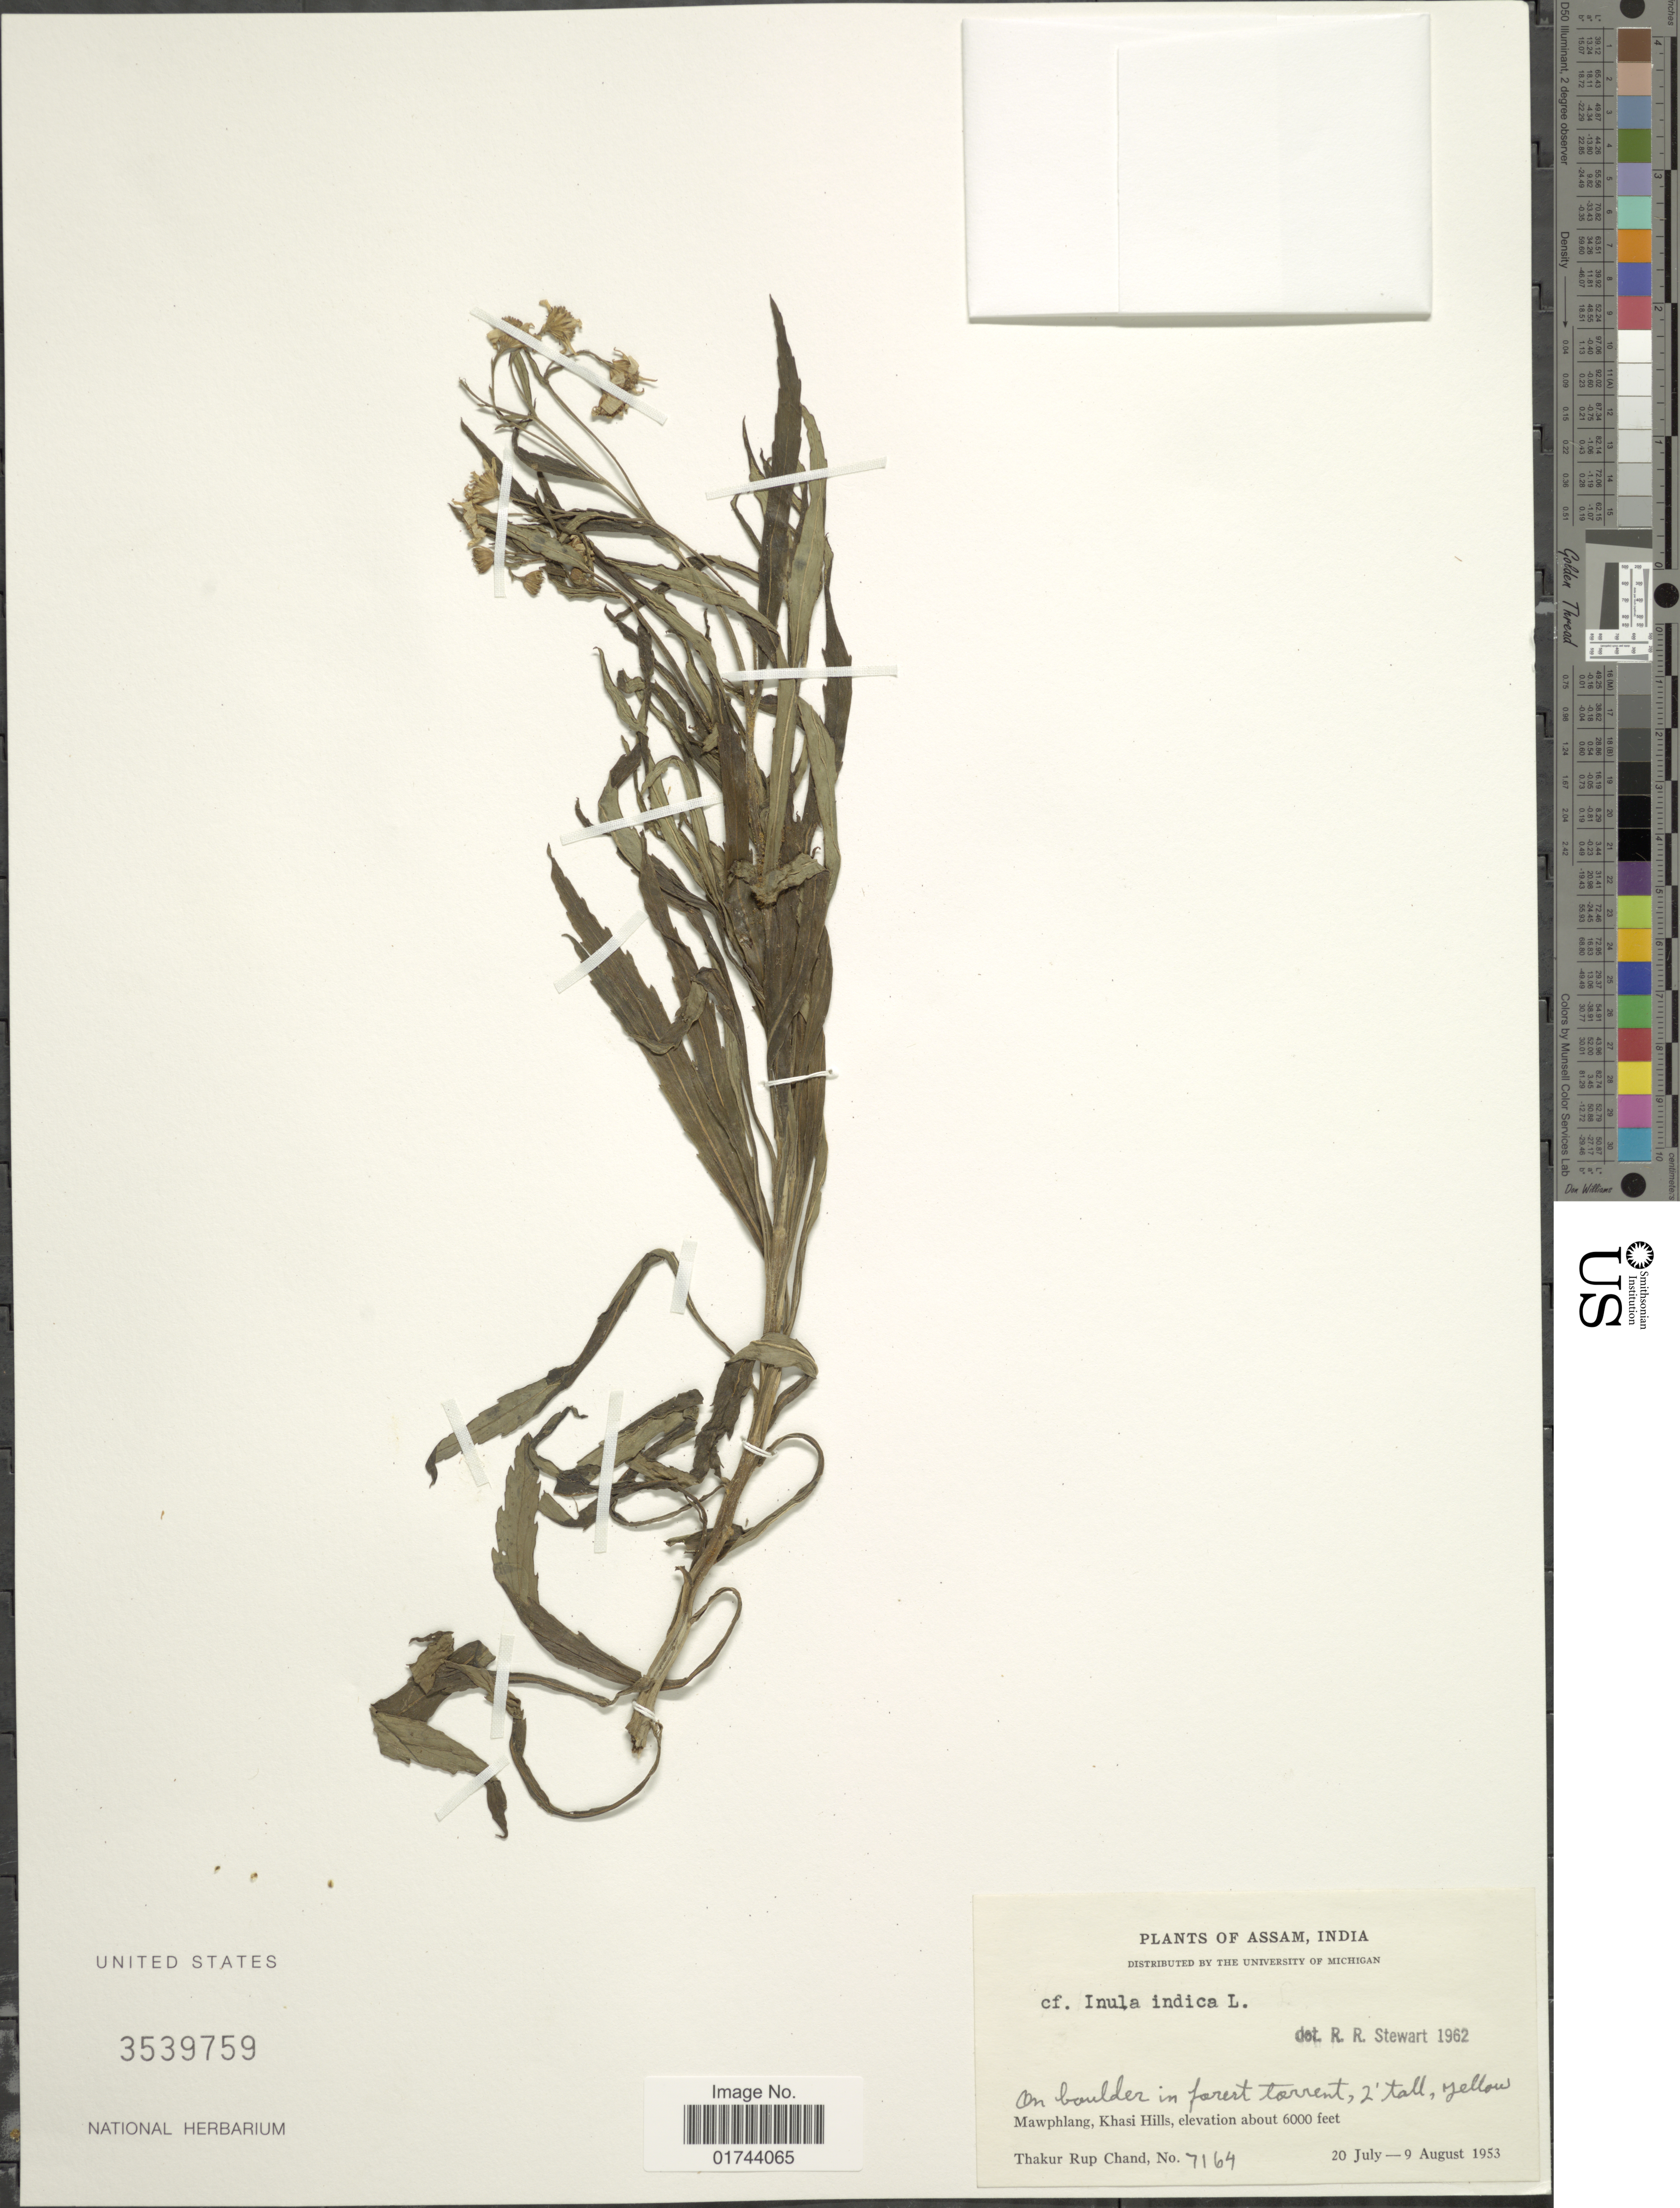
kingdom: Plantae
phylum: Tracheophyta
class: Magnoliopsida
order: Asterales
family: Asteraceae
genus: Inula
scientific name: Inula indica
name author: L.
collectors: T. R. Chand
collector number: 7164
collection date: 1953-07-20/1953-08-09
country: India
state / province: Meghalaya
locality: Mawphlang, Khasi Hills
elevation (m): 1829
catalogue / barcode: US 3539759